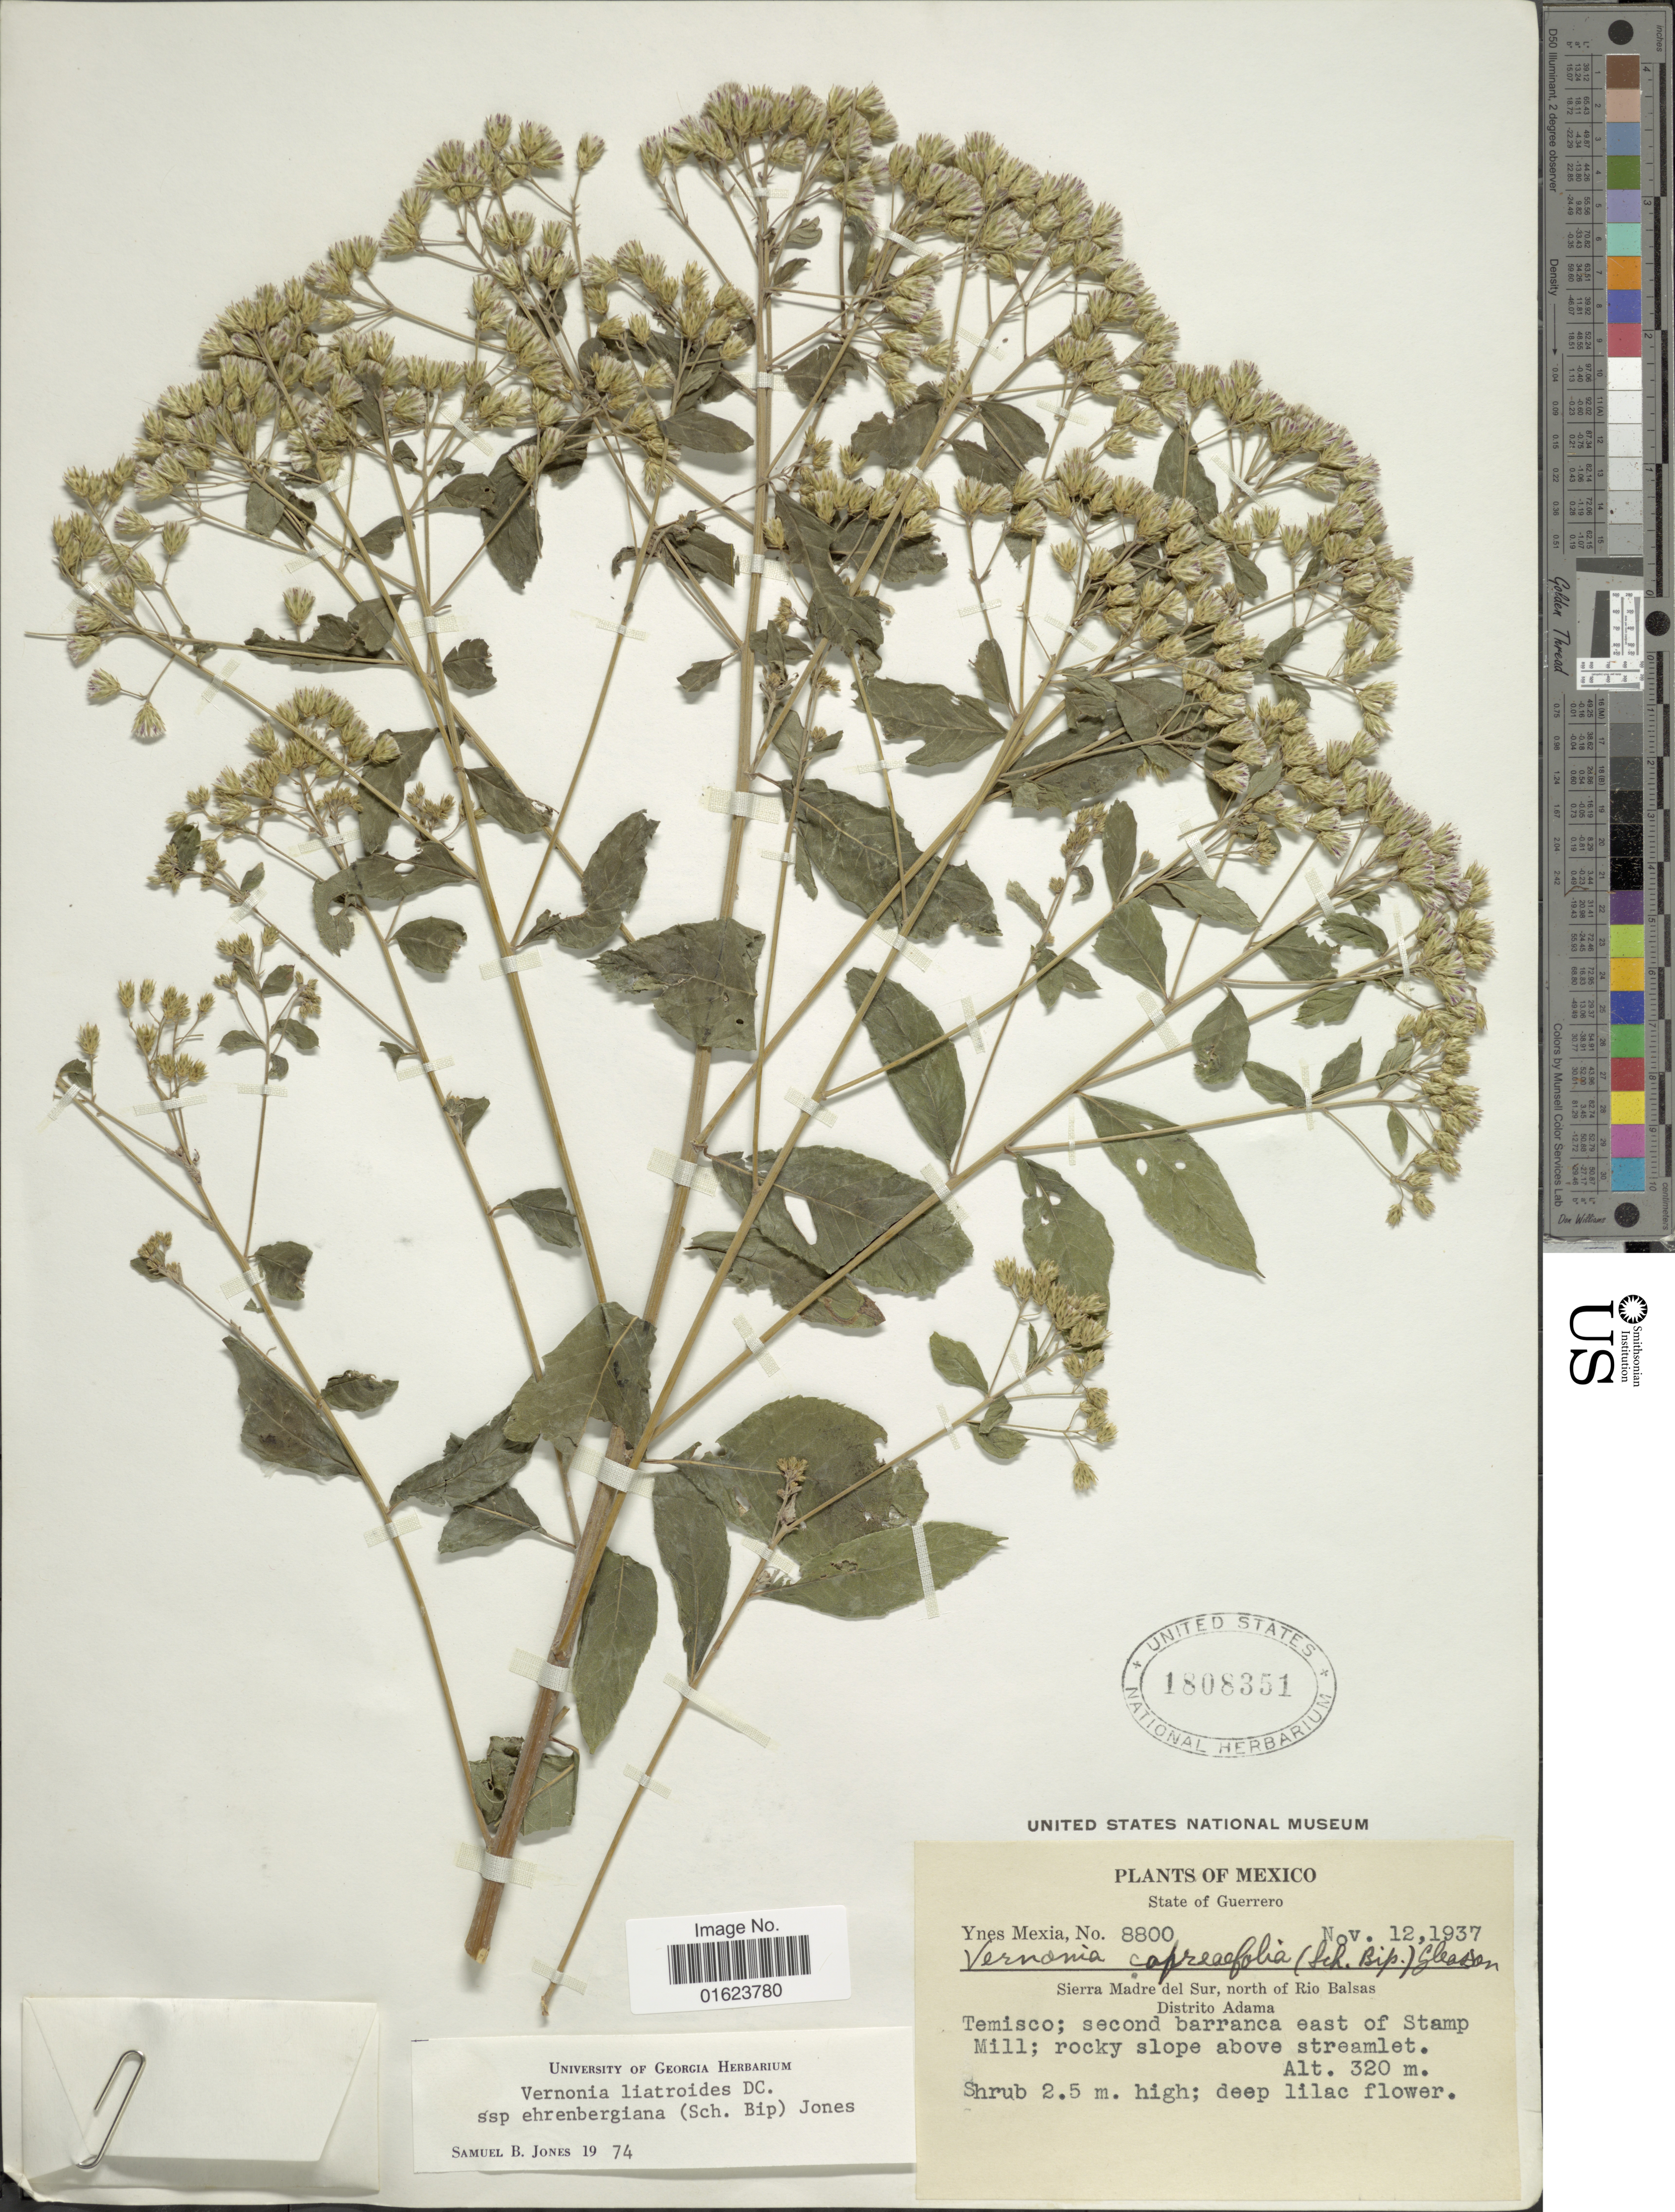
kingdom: Plantae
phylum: Tracheophyta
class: Magnoliopsida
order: Asterales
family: Asteraceae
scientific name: Vickianthus liatroides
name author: (DC.) H. Rob.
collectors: Y. Mexia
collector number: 8800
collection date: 1937-11-12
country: Mexico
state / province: Guerrero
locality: State of Guerrero. Sierra Madre del Sur, north of Rio Balsas, Distrito Adama, Temisco; second barranca east of Stamp Mill.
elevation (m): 320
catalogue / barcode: US 1808351